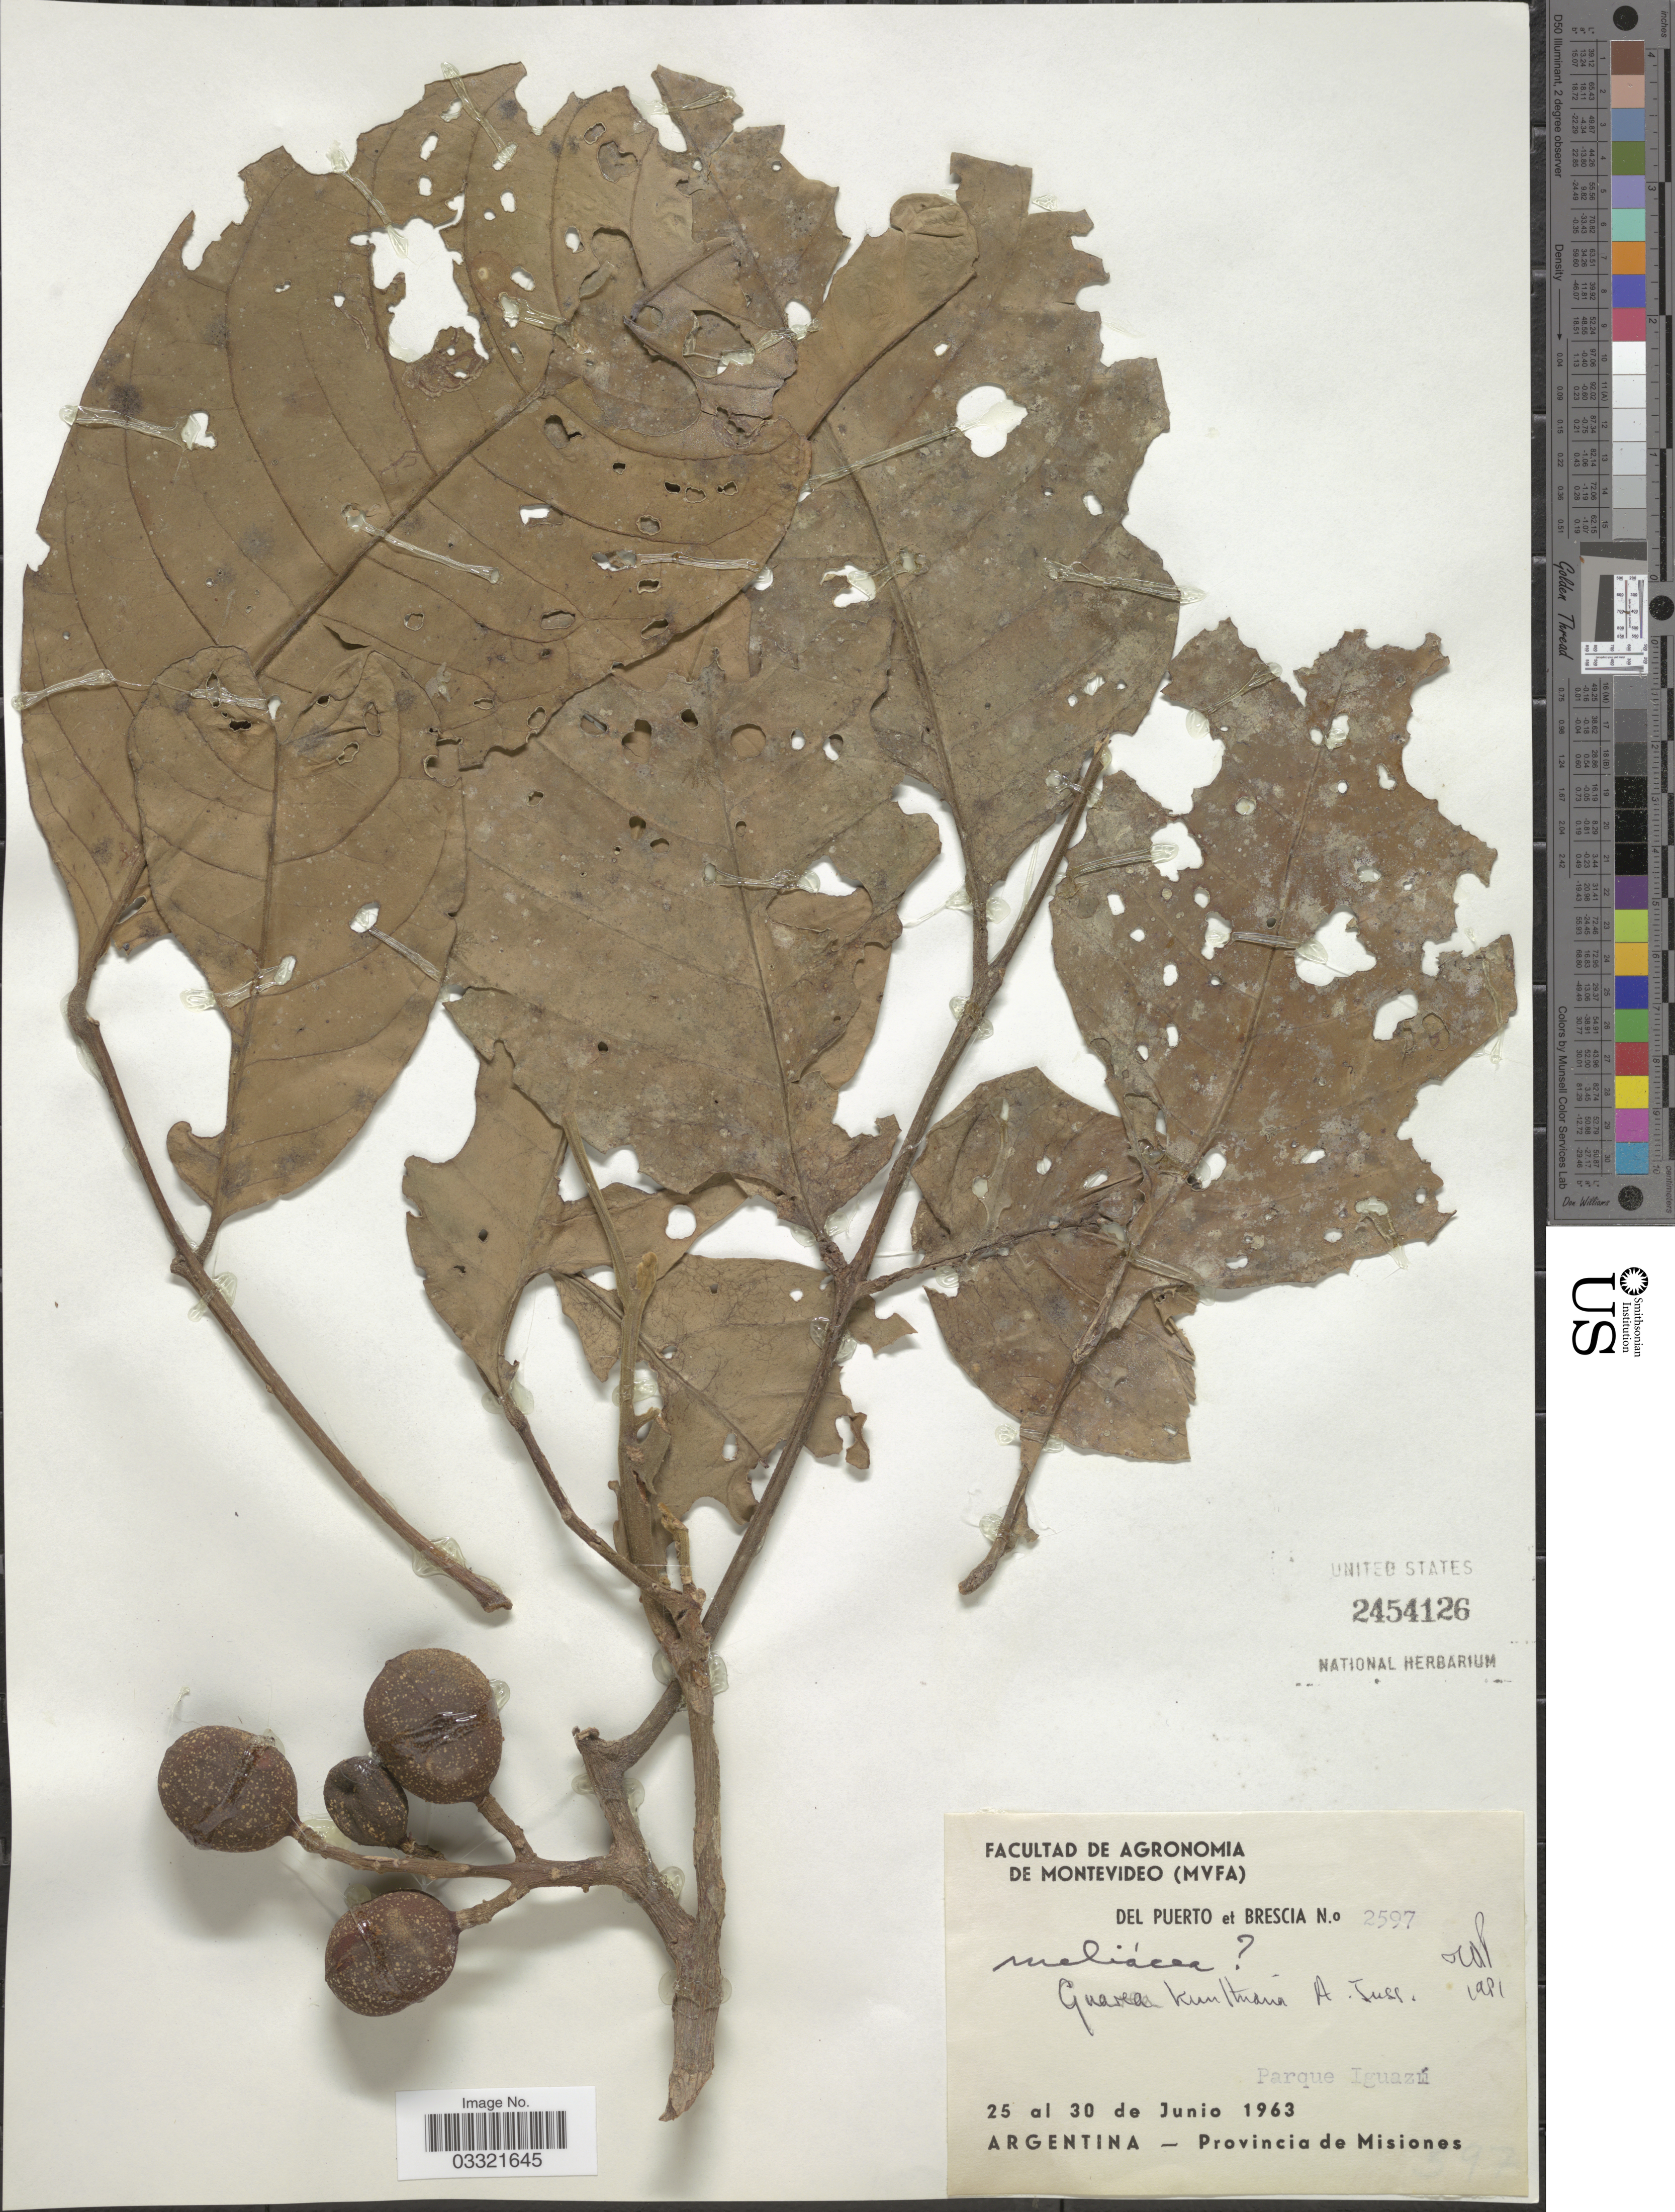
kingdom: Plantae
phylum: Tracheophyta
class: Magnoliopsida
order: Sapindales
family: Meliaceae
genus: Guarea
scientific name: Guarea kunthiana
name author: A. Juss.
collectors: Del Puerto & -. Brescia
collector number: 2597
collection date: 1963-06-25/1963-06-30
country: Argentina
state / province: Misiones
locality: Parque Iguazú.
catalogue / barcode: US 2454126